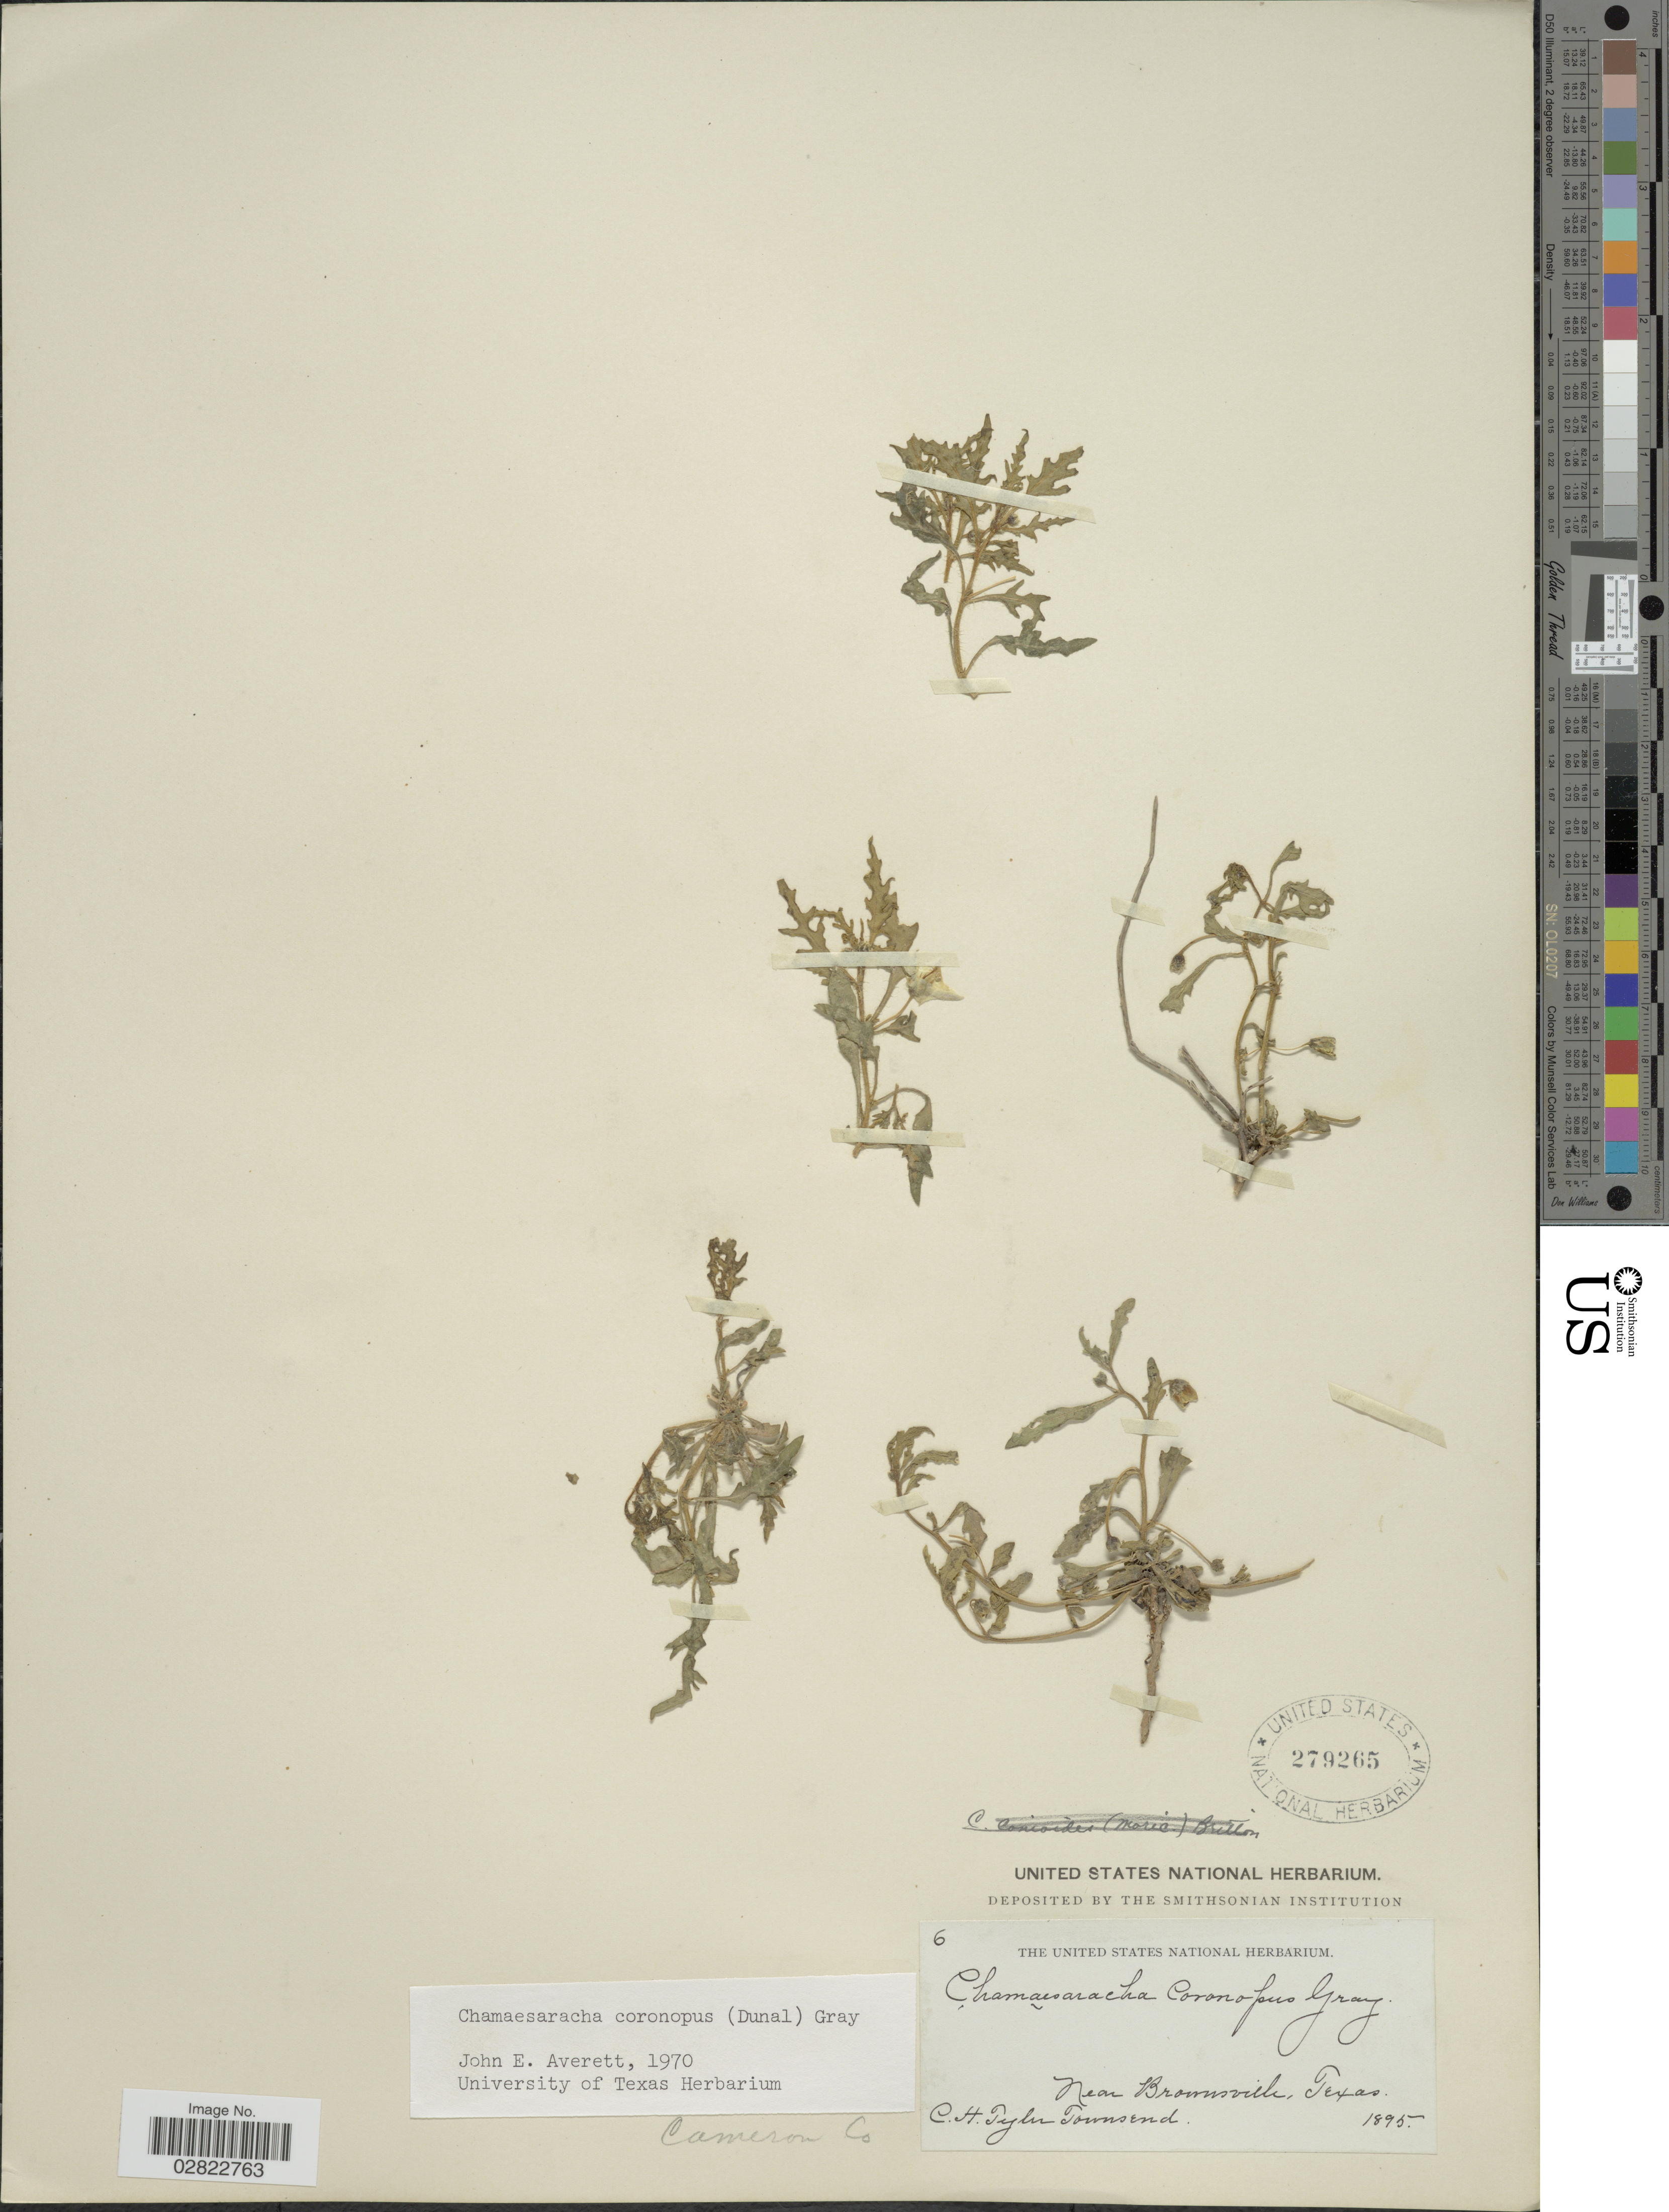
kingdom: Plantae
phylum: Tracheophyta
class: Magnoliopsida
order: Solanales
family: Solanaceae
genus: Chamaesaracha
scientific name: Chamaesaracha coronopus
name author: (Dunal) A. Gray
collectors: C. H. T. Townsend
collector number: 6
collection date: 1895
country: United States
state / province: Texas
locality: Near Brownsville, Cameron Co.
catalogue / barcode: US 279265